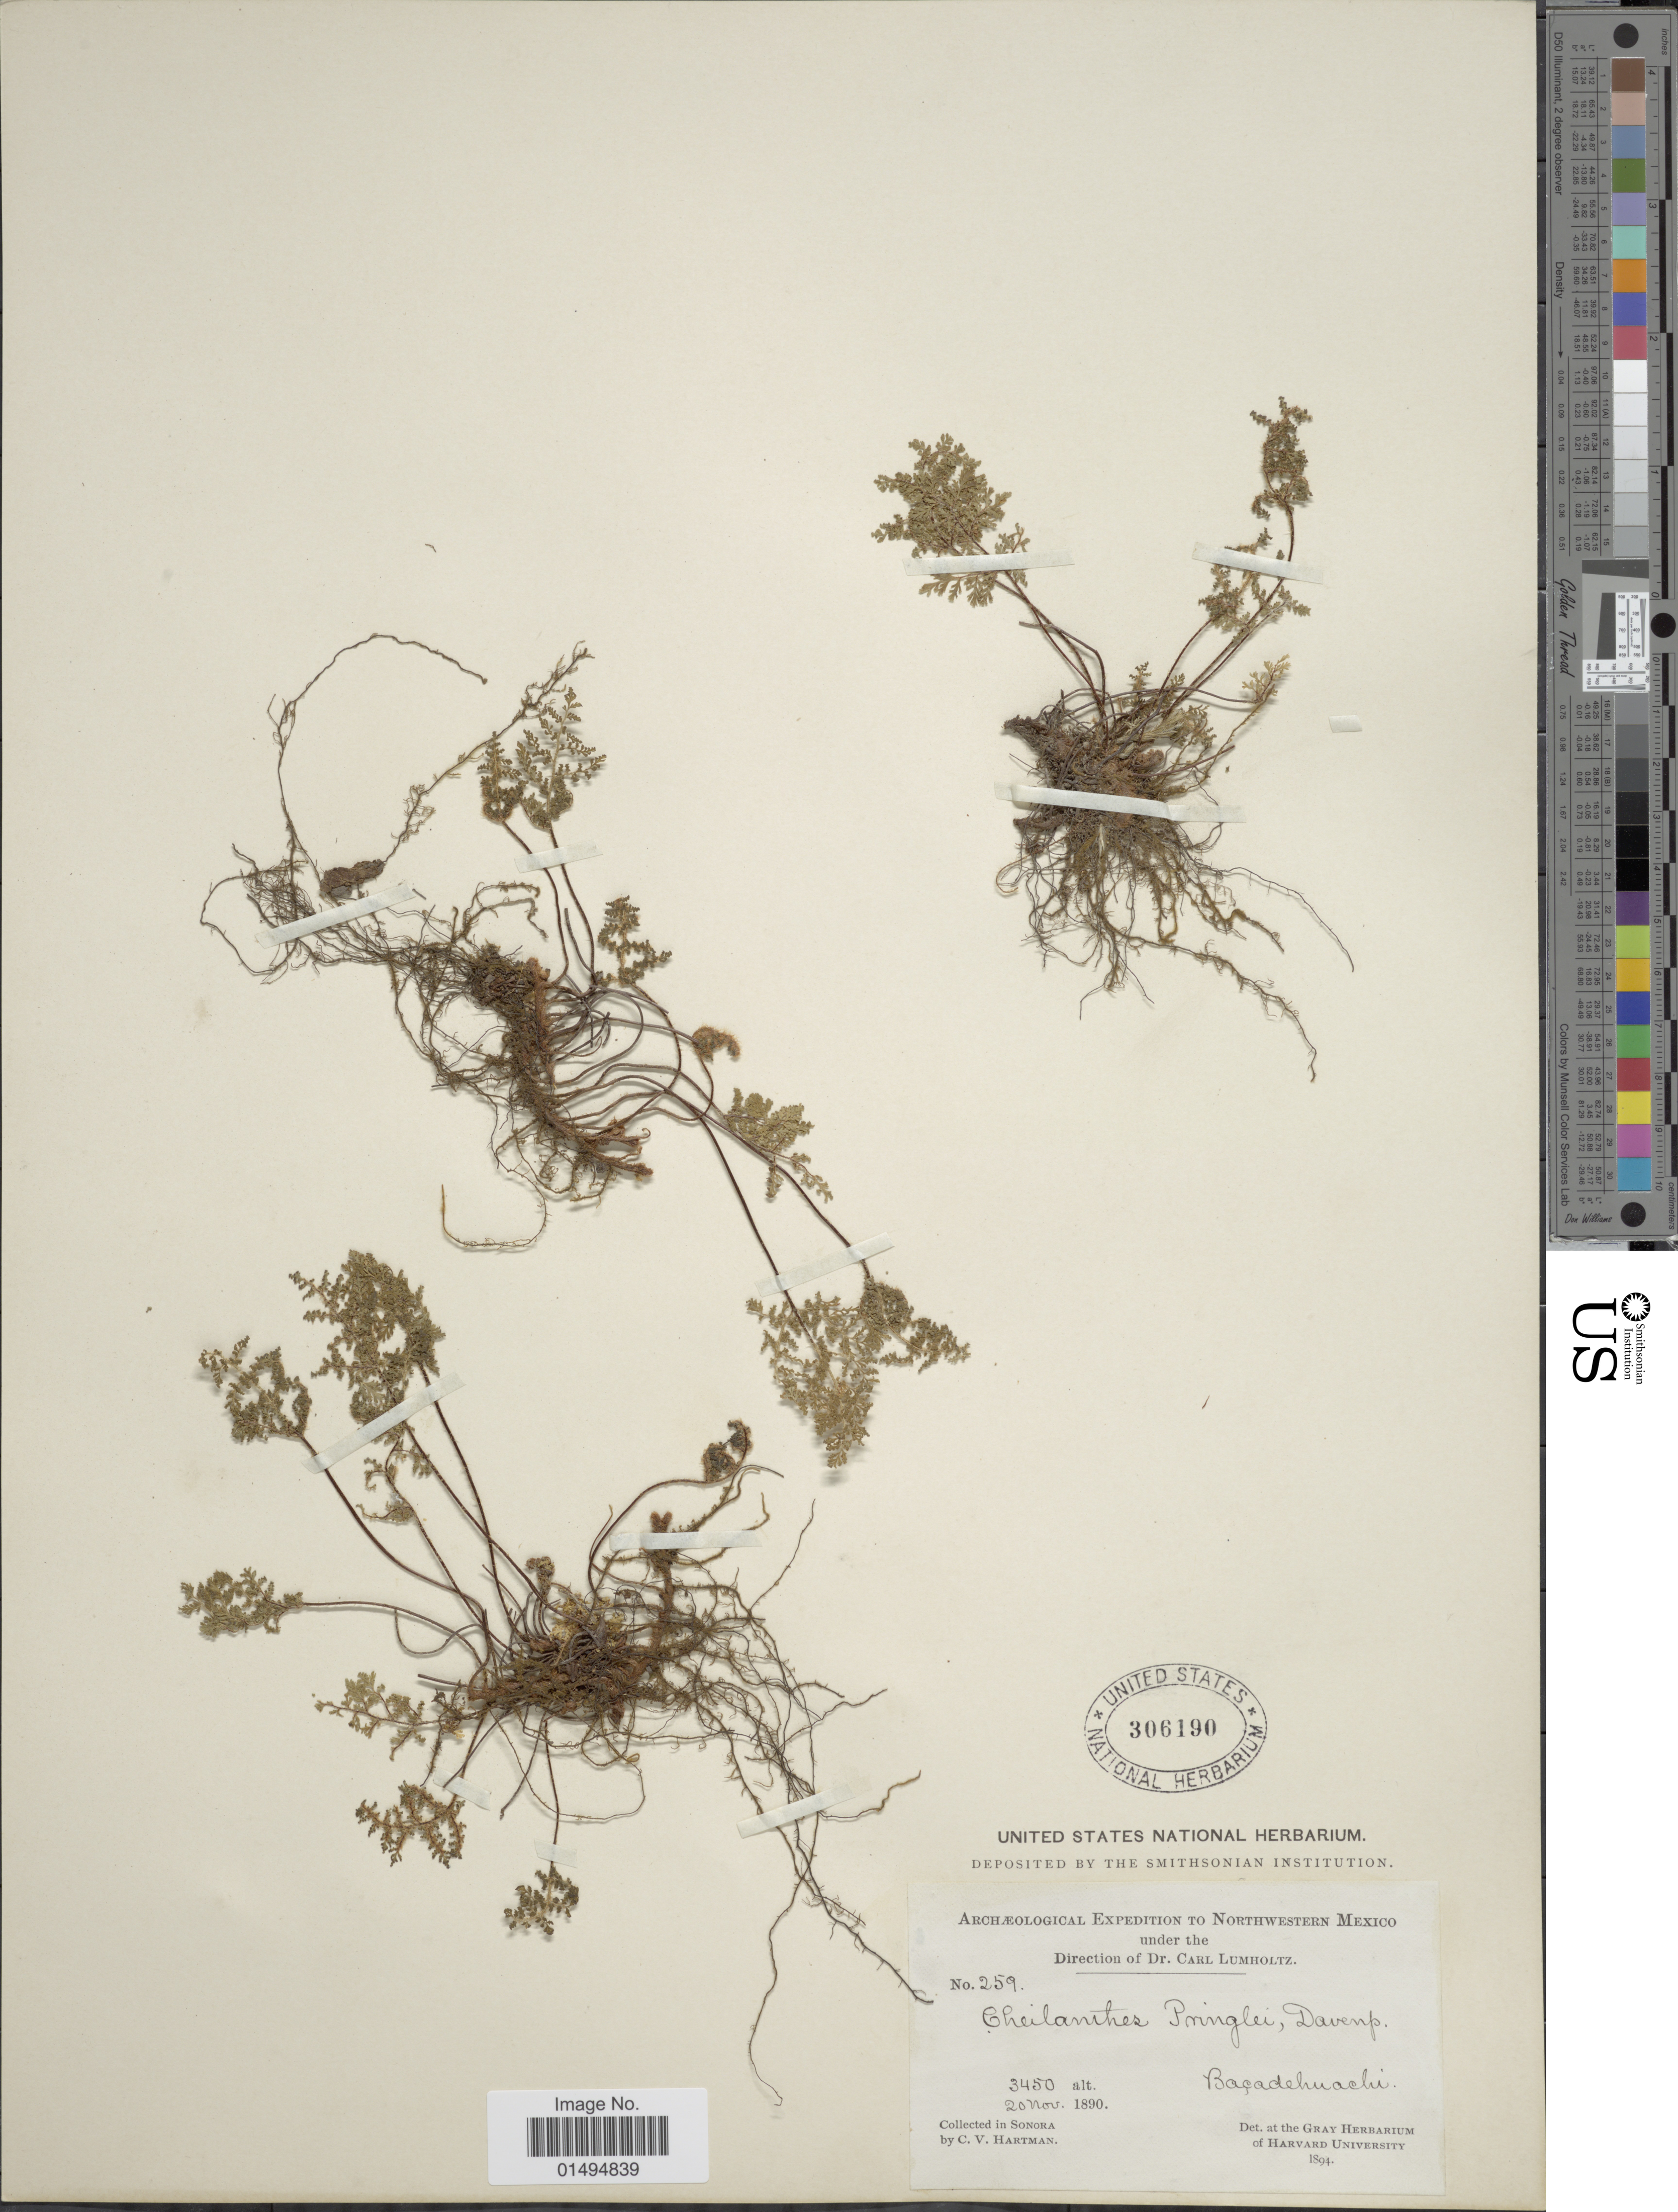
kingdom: Plantae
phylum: Tracheophyta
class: Polypodiopsida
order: Polypodiales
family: Pteridaceae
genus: Myriopteris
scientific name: Myriopteris pringlei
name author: (Davenp.) Grusz & Windham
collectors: C. V. Hartman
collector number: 259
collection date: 1890-11-20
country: Mexico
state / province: Sonora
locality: Bacadehuachi. Northwestern Mexico.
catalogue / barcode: US 306190